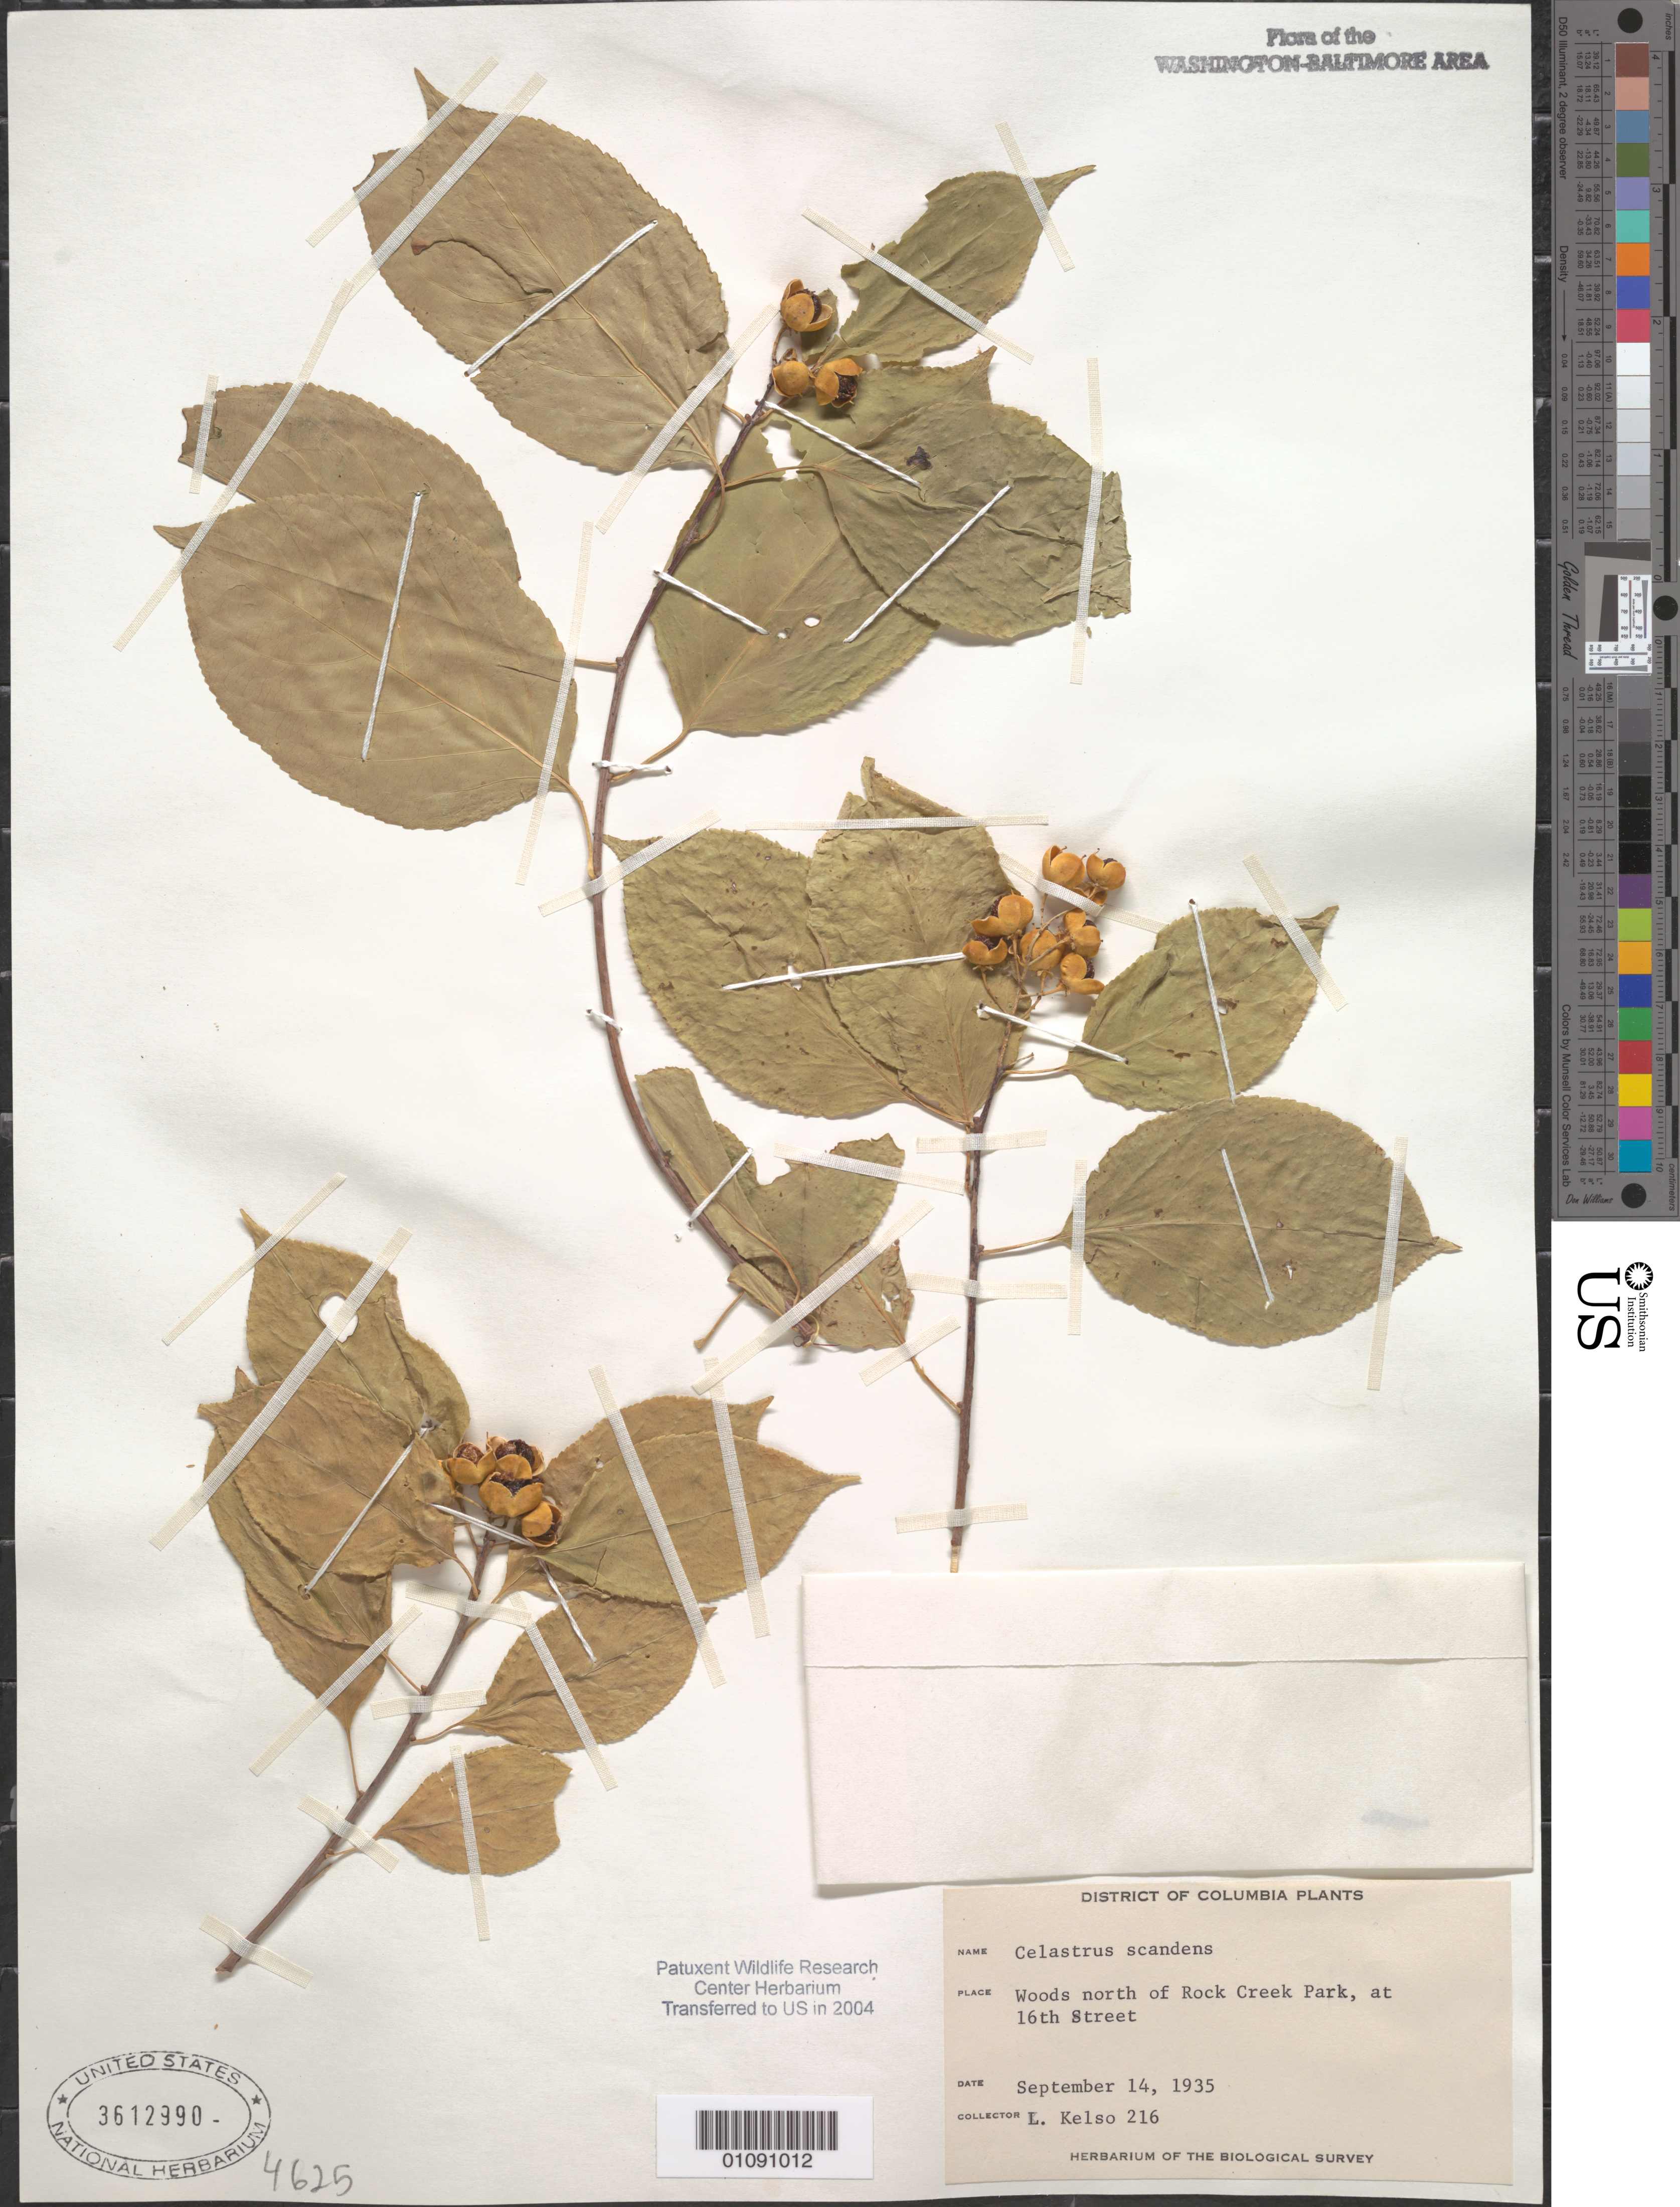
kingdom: Plantae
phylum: Tracheophyta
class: Magnoliopsida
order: Celastrales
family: Celastraceae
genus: Celastrus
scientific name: Celastrus scandens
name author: L.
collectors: L. Kelso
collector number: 216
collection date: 1935-09-14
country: United States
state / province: District of Columbia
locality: N. of Rock Creek Park, at 16th St.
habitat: Woods.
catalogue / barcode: US 3612990